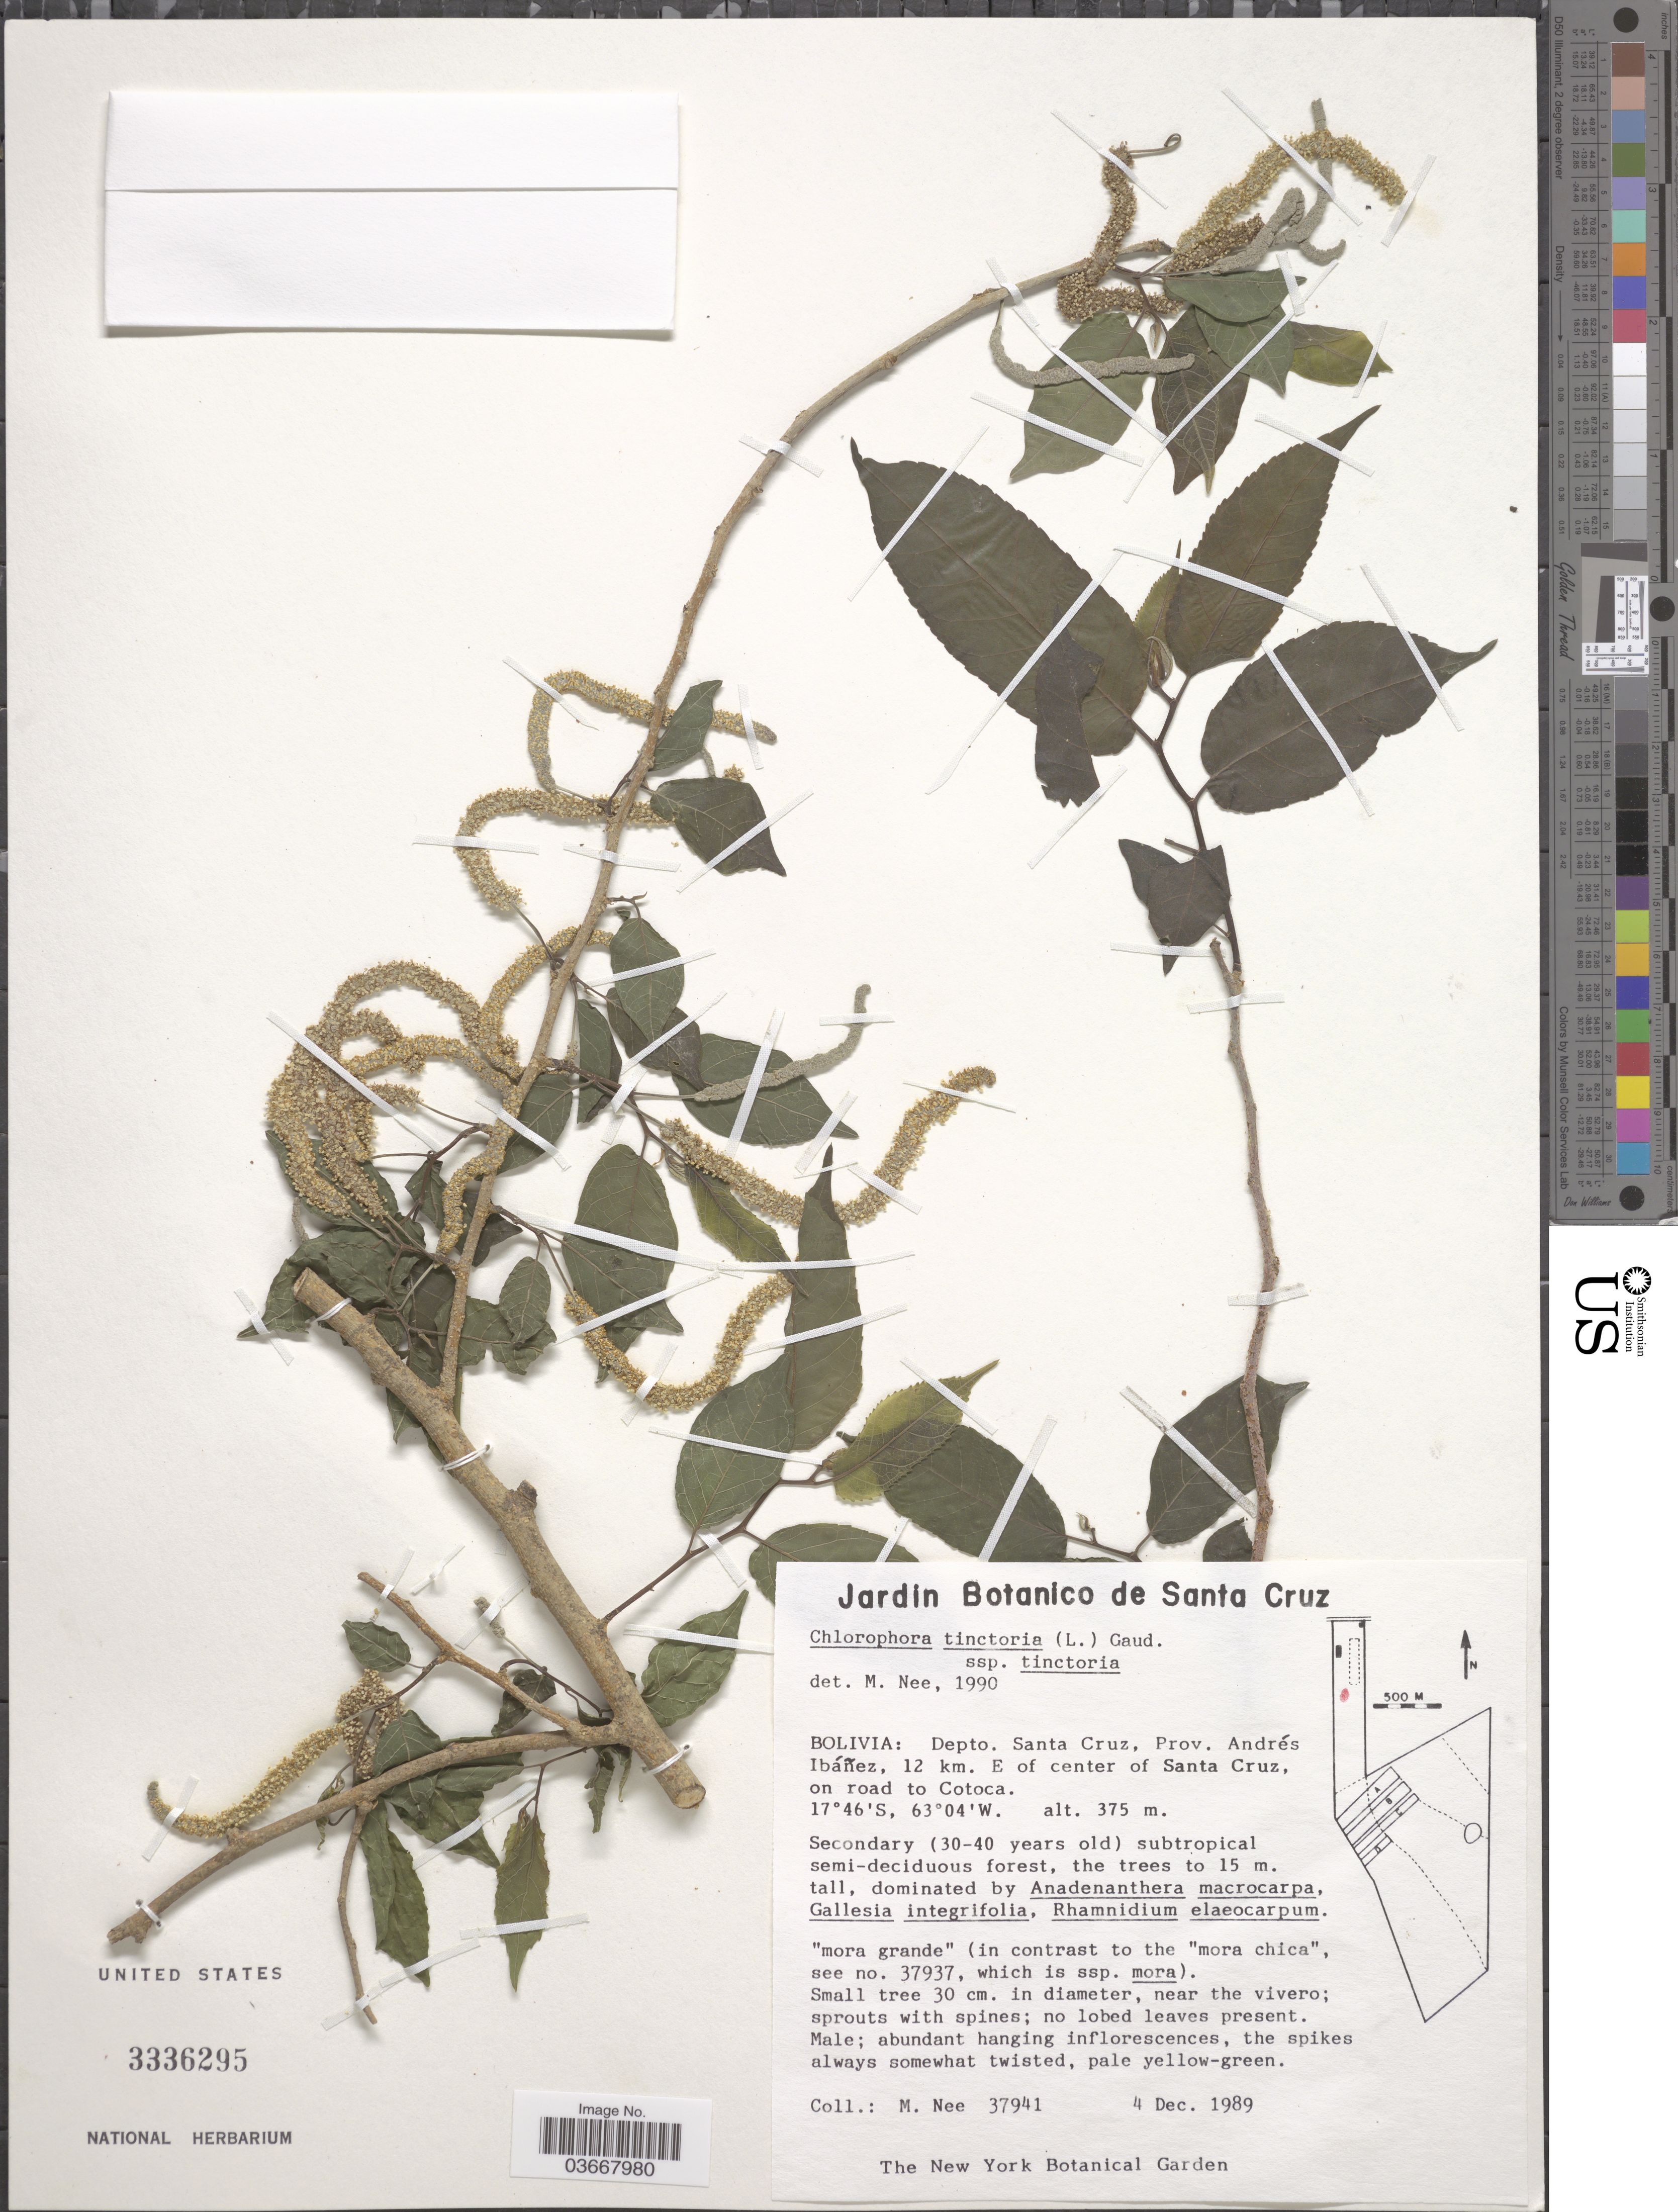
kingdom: Plantae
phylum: Tracheophyta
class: Magnoliopsida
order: Rosales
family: Moraceae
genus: Maclura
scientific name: Maclura tinctoria subsp. tinctoria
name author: (L.) D. Don ex Steud.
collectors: M. Nee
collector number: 37941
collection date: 1989-12-04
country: Bolivia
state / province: Santa Cruz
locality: Depto. Santa Cruz, Prov. Andrés Ibáñez, 12 km. E of center of Santa Cruz, on road to Cotoca.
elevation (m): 375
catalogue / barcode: US 3336295